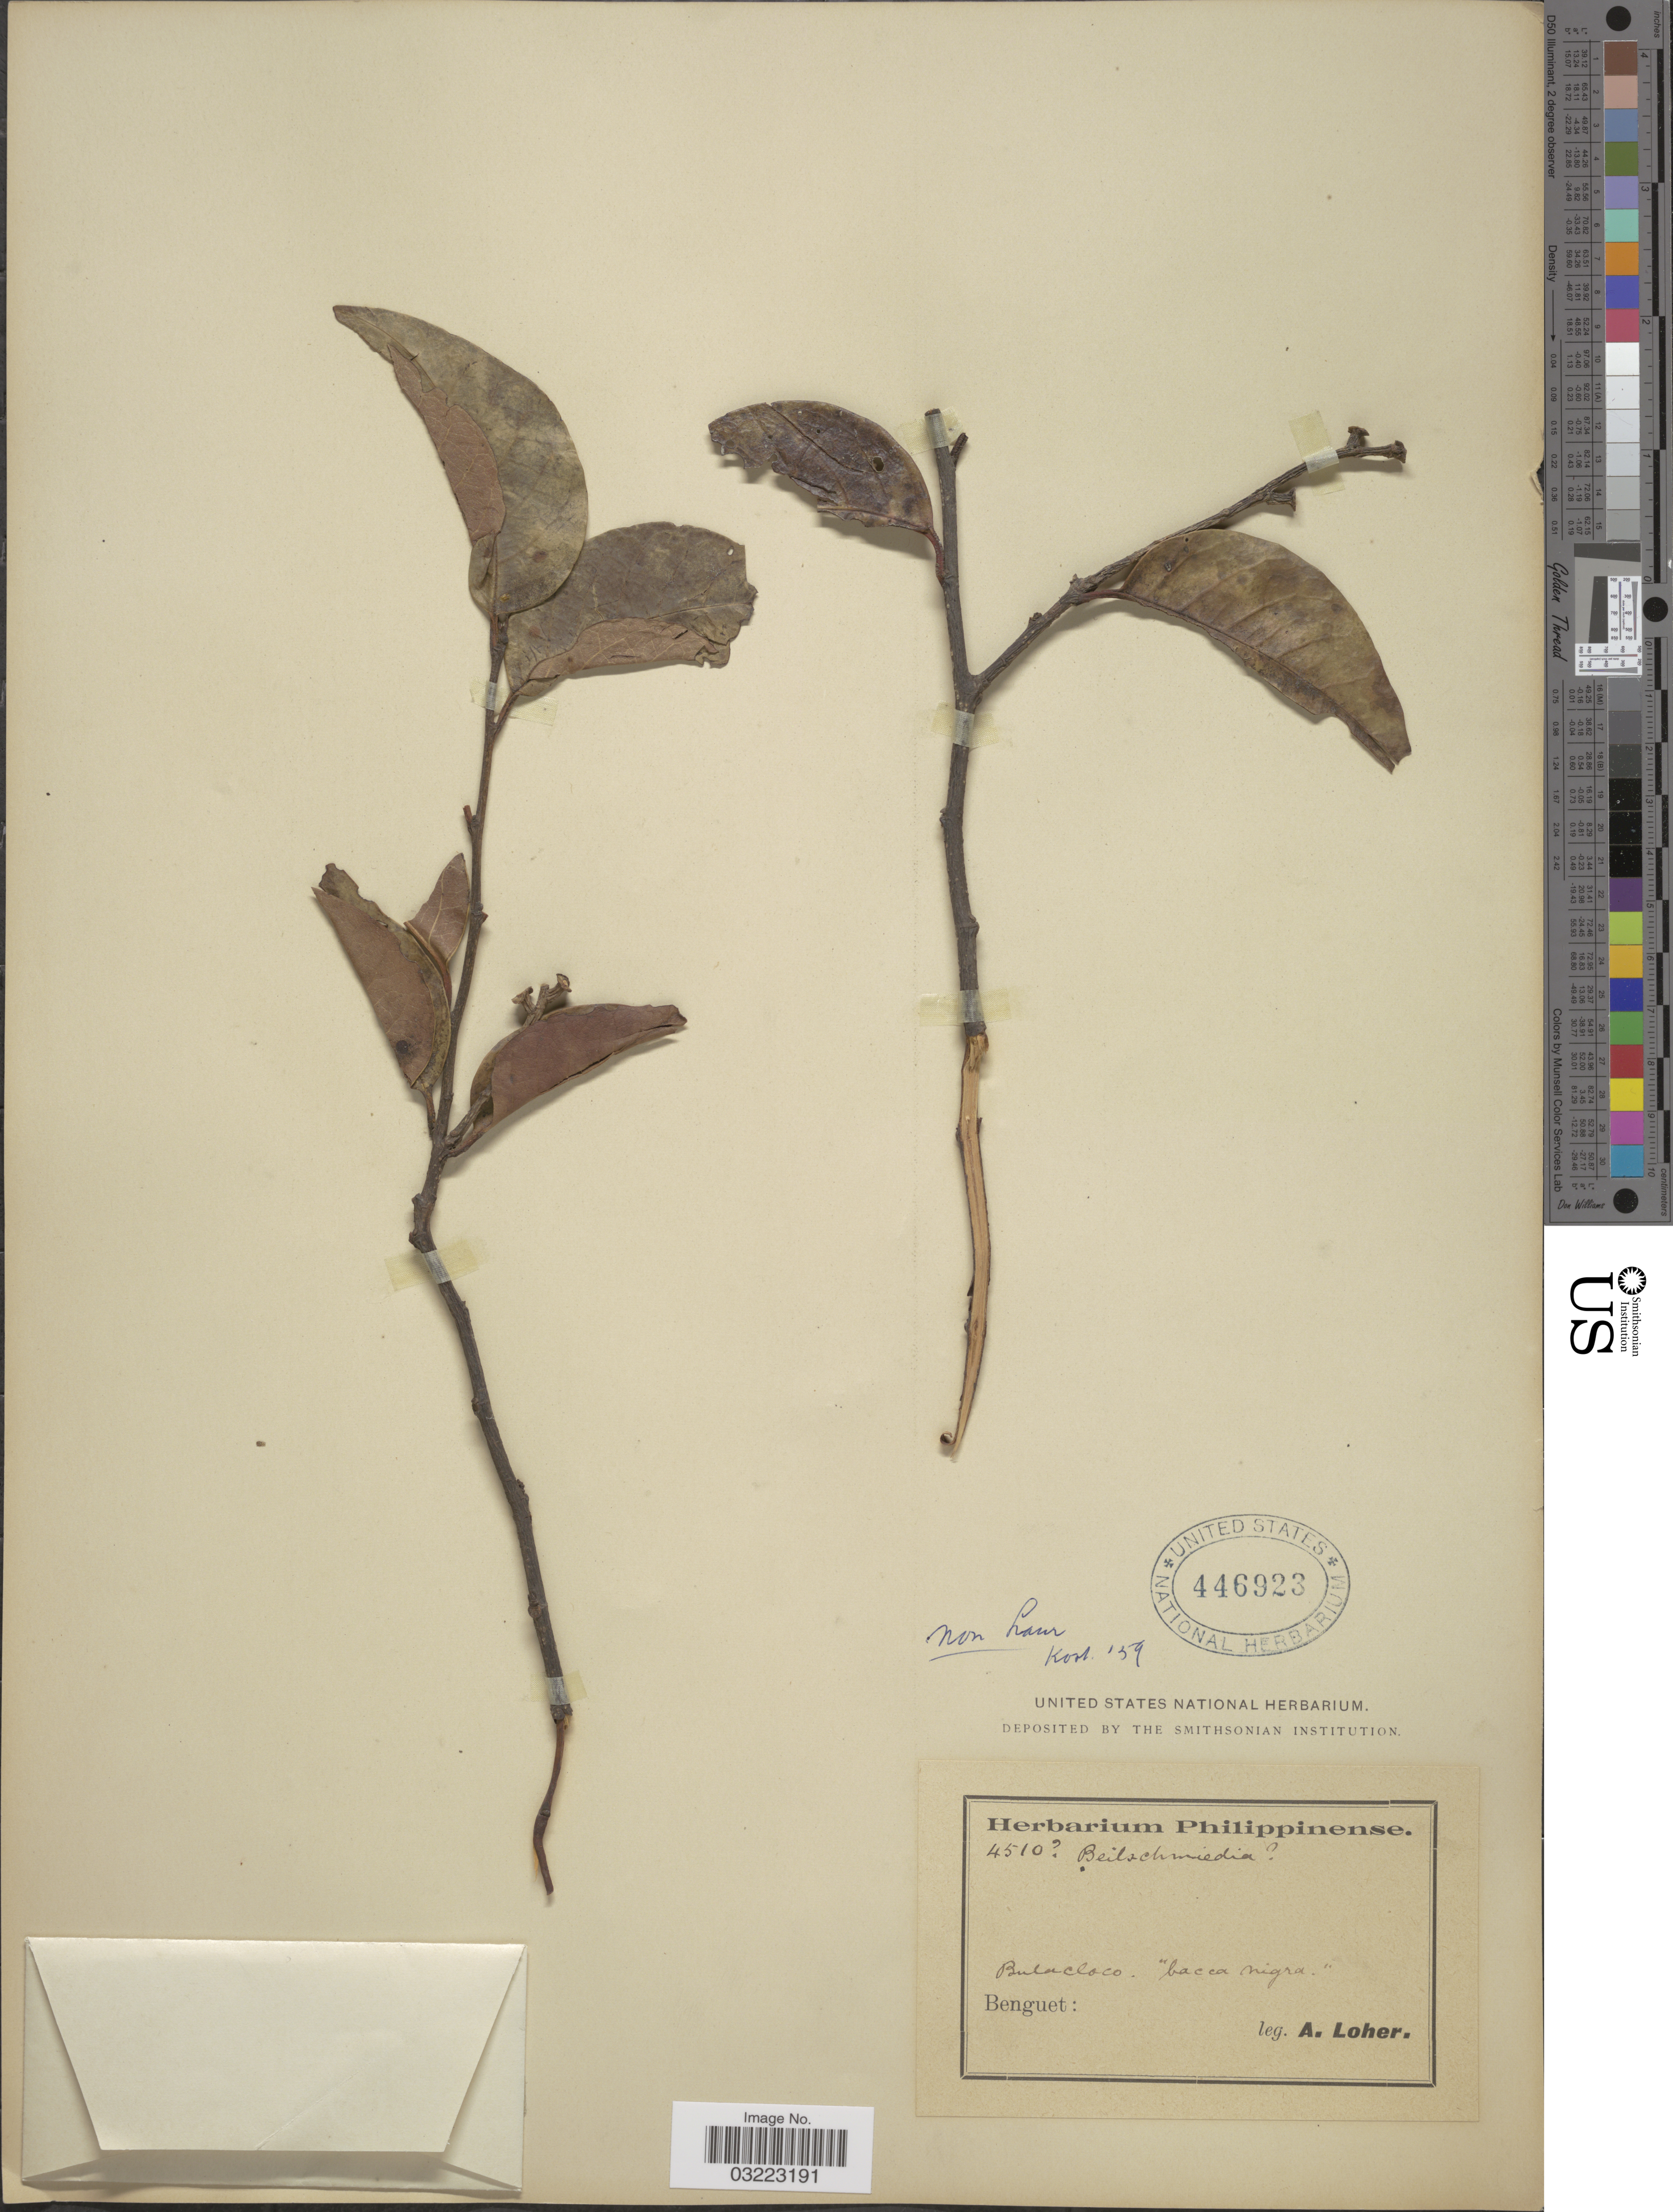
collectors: A. Loher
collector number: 4510?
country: Philippines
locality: Benguet: Bulacloco. "bacca nigra." [unsure placement]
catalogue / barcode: US 446923